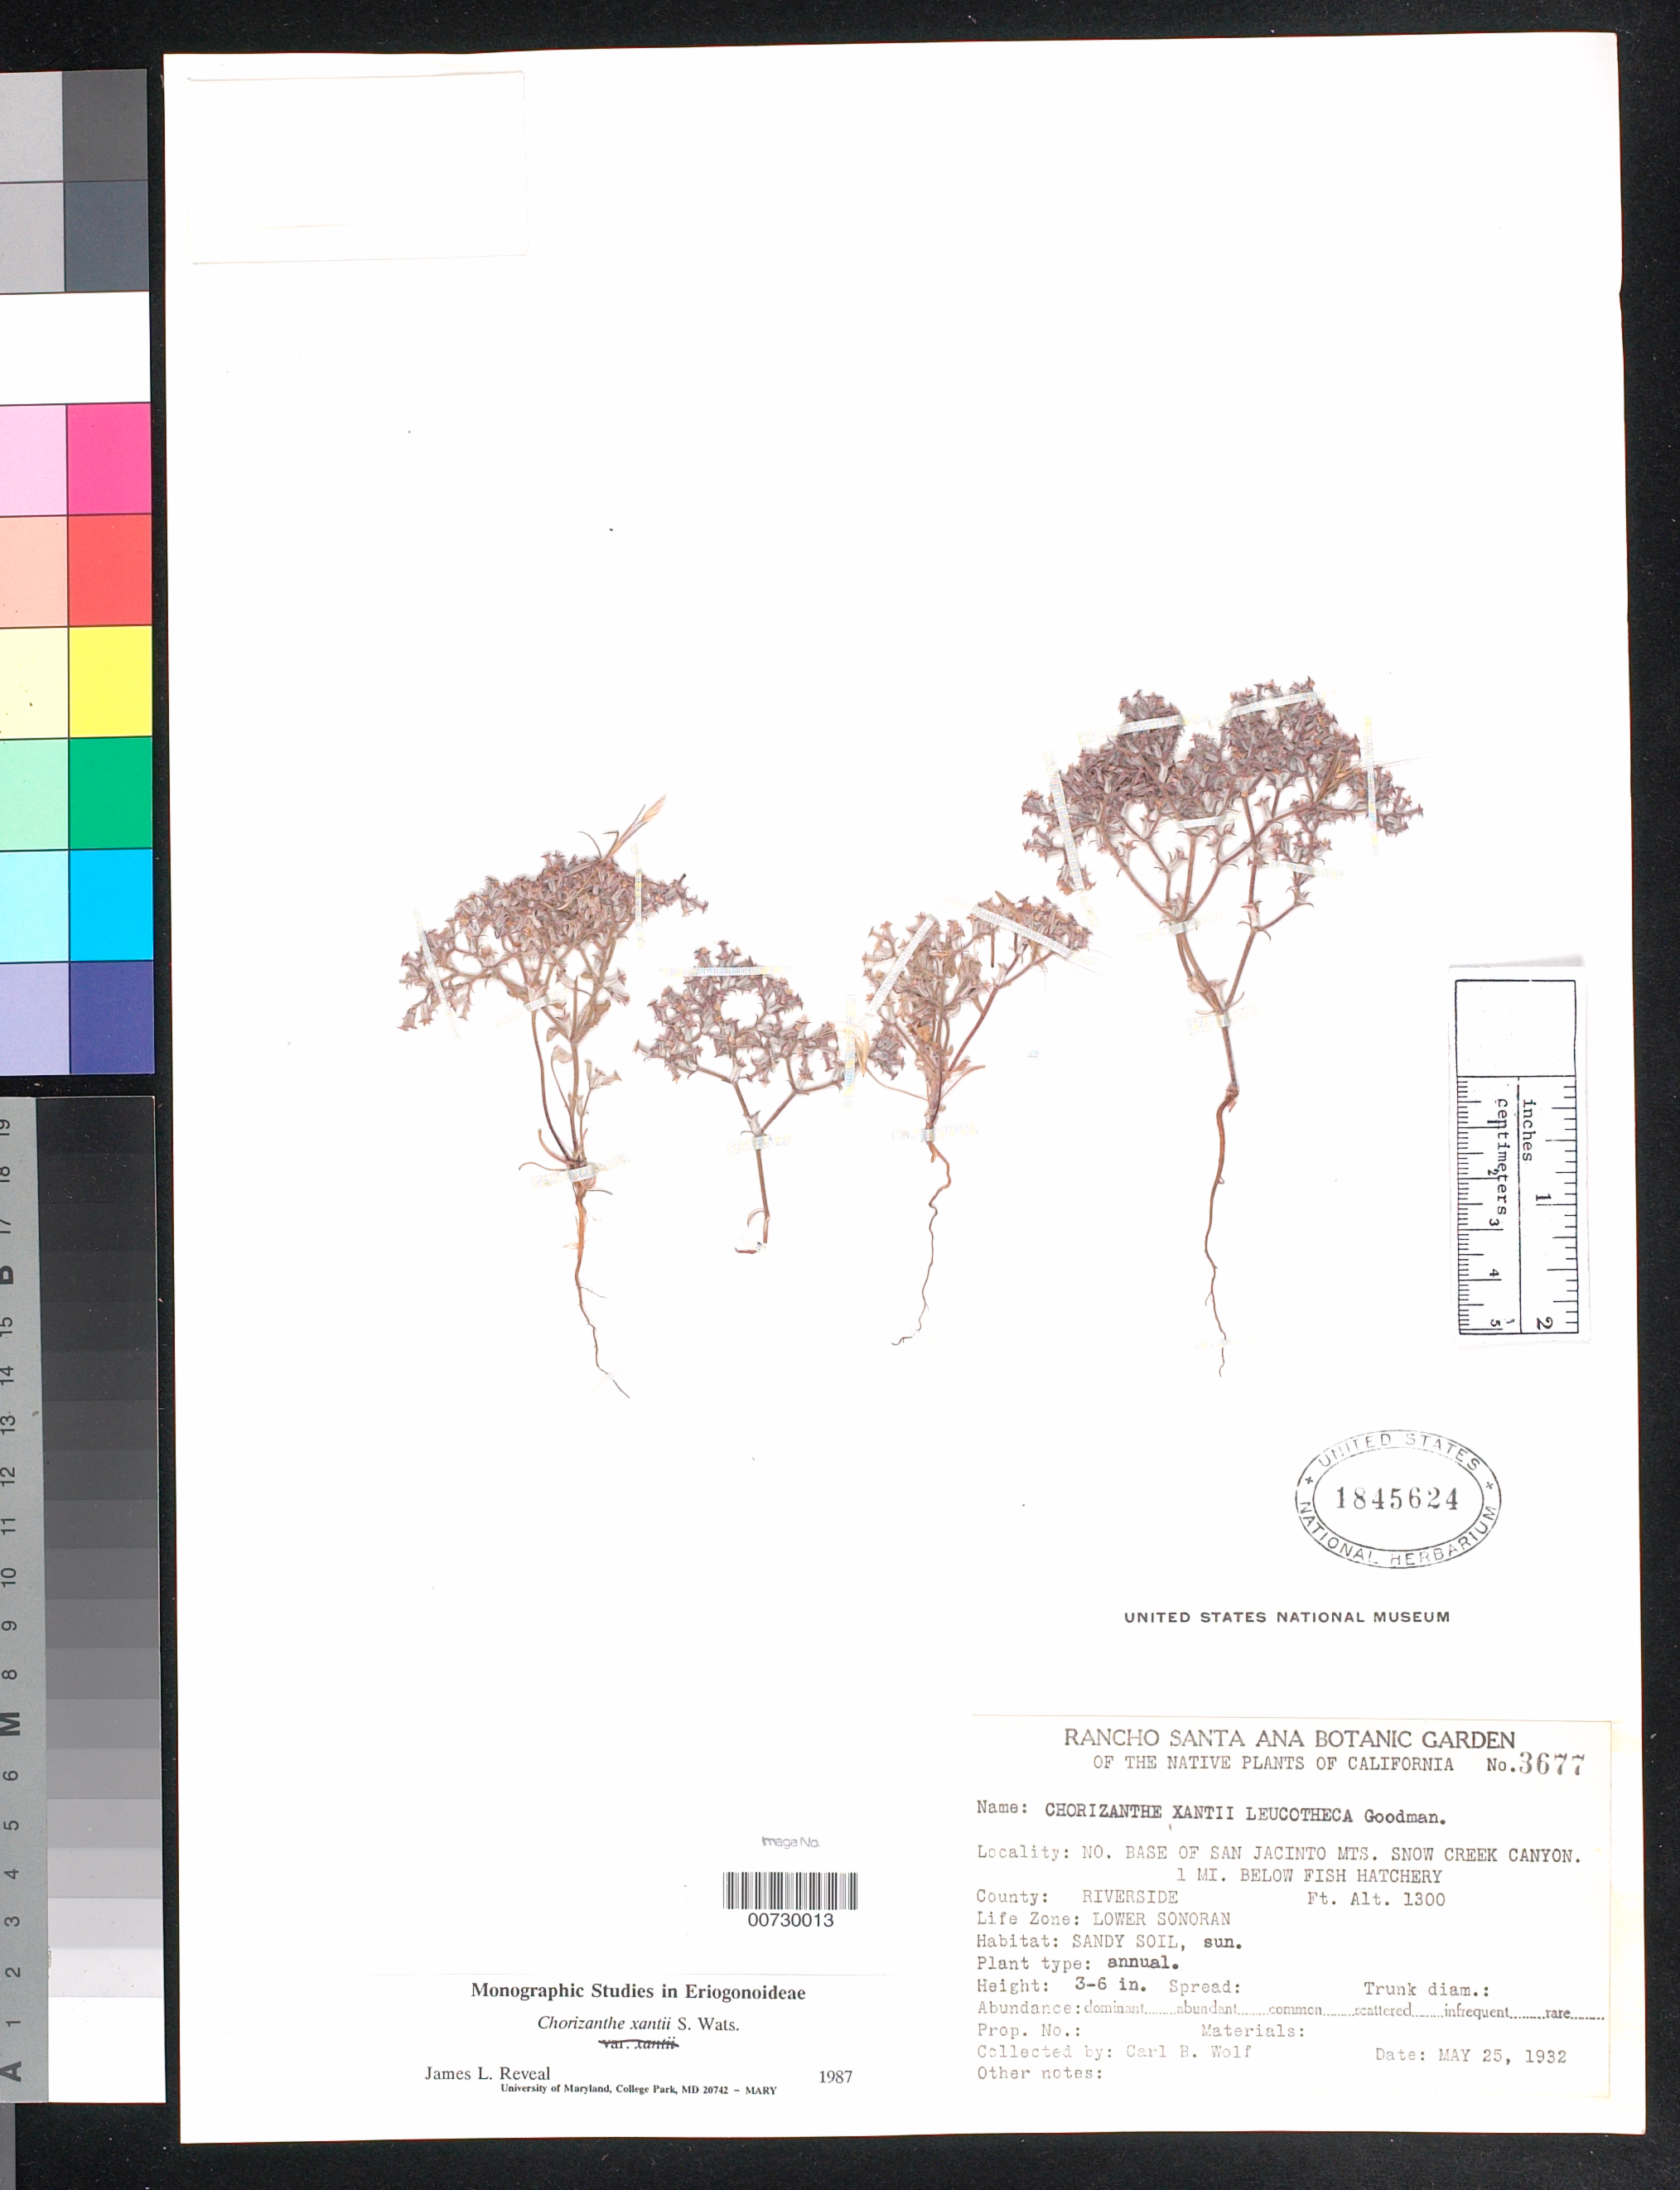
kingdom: Plantae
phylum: Tracheophyta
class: Magnoliopsida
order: Caryophyllales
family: Polygonaceae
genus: Chorizanthe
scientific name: Chorizanthe xanti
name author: S. Watson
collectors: C. B. Wolf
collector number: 3677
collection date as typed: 25 May 1932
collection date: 1932-05-25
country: United States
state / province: California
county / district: Riverside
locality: Base of San Jacinto Mts. Snow Creek Canyon. 1 mi. below fish hatchery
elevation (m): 396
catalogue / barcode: US 1845624